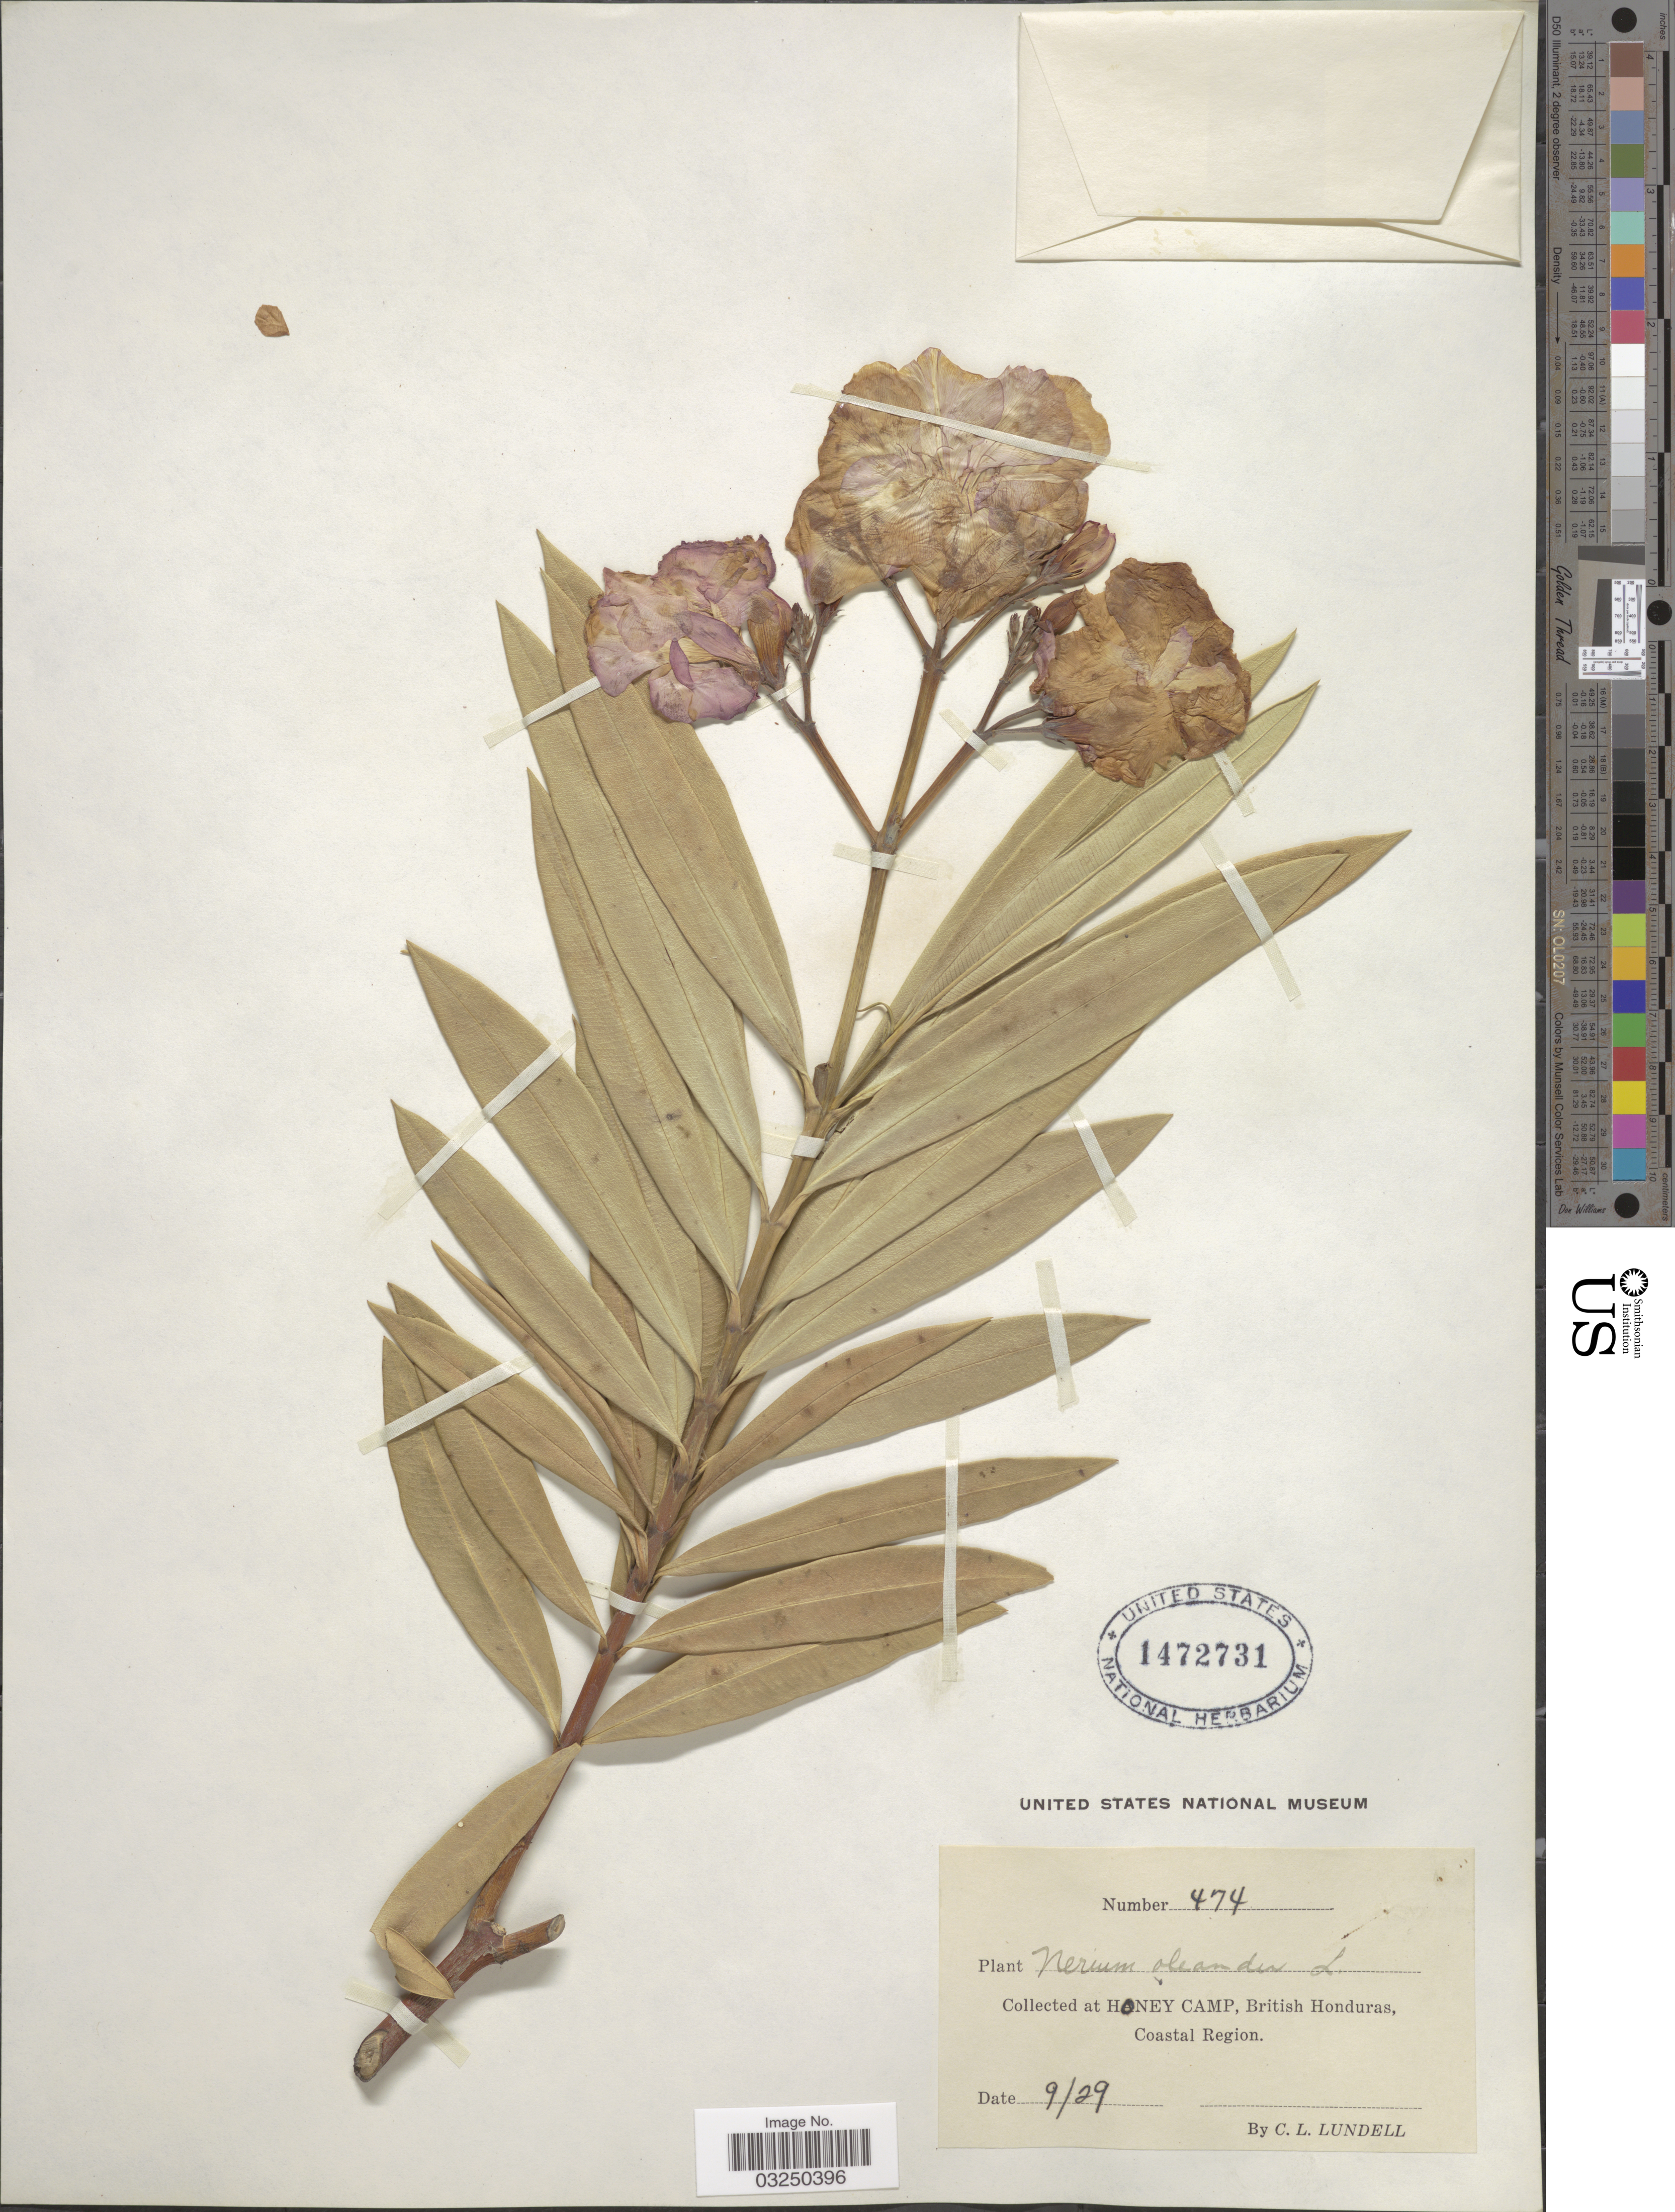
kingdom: Plantae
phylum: Tracheophyta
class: Magnoliopsida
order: Gentianales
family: Apocynaceae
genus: Nerium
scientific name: Nerium oleander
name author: L.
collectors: C. L. Lundell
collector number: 474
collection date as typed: Transcribed d/m/y: /9/29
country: Belize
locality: Honey Camp, British Honduras, Coastal Region.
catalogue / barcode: US 1472731